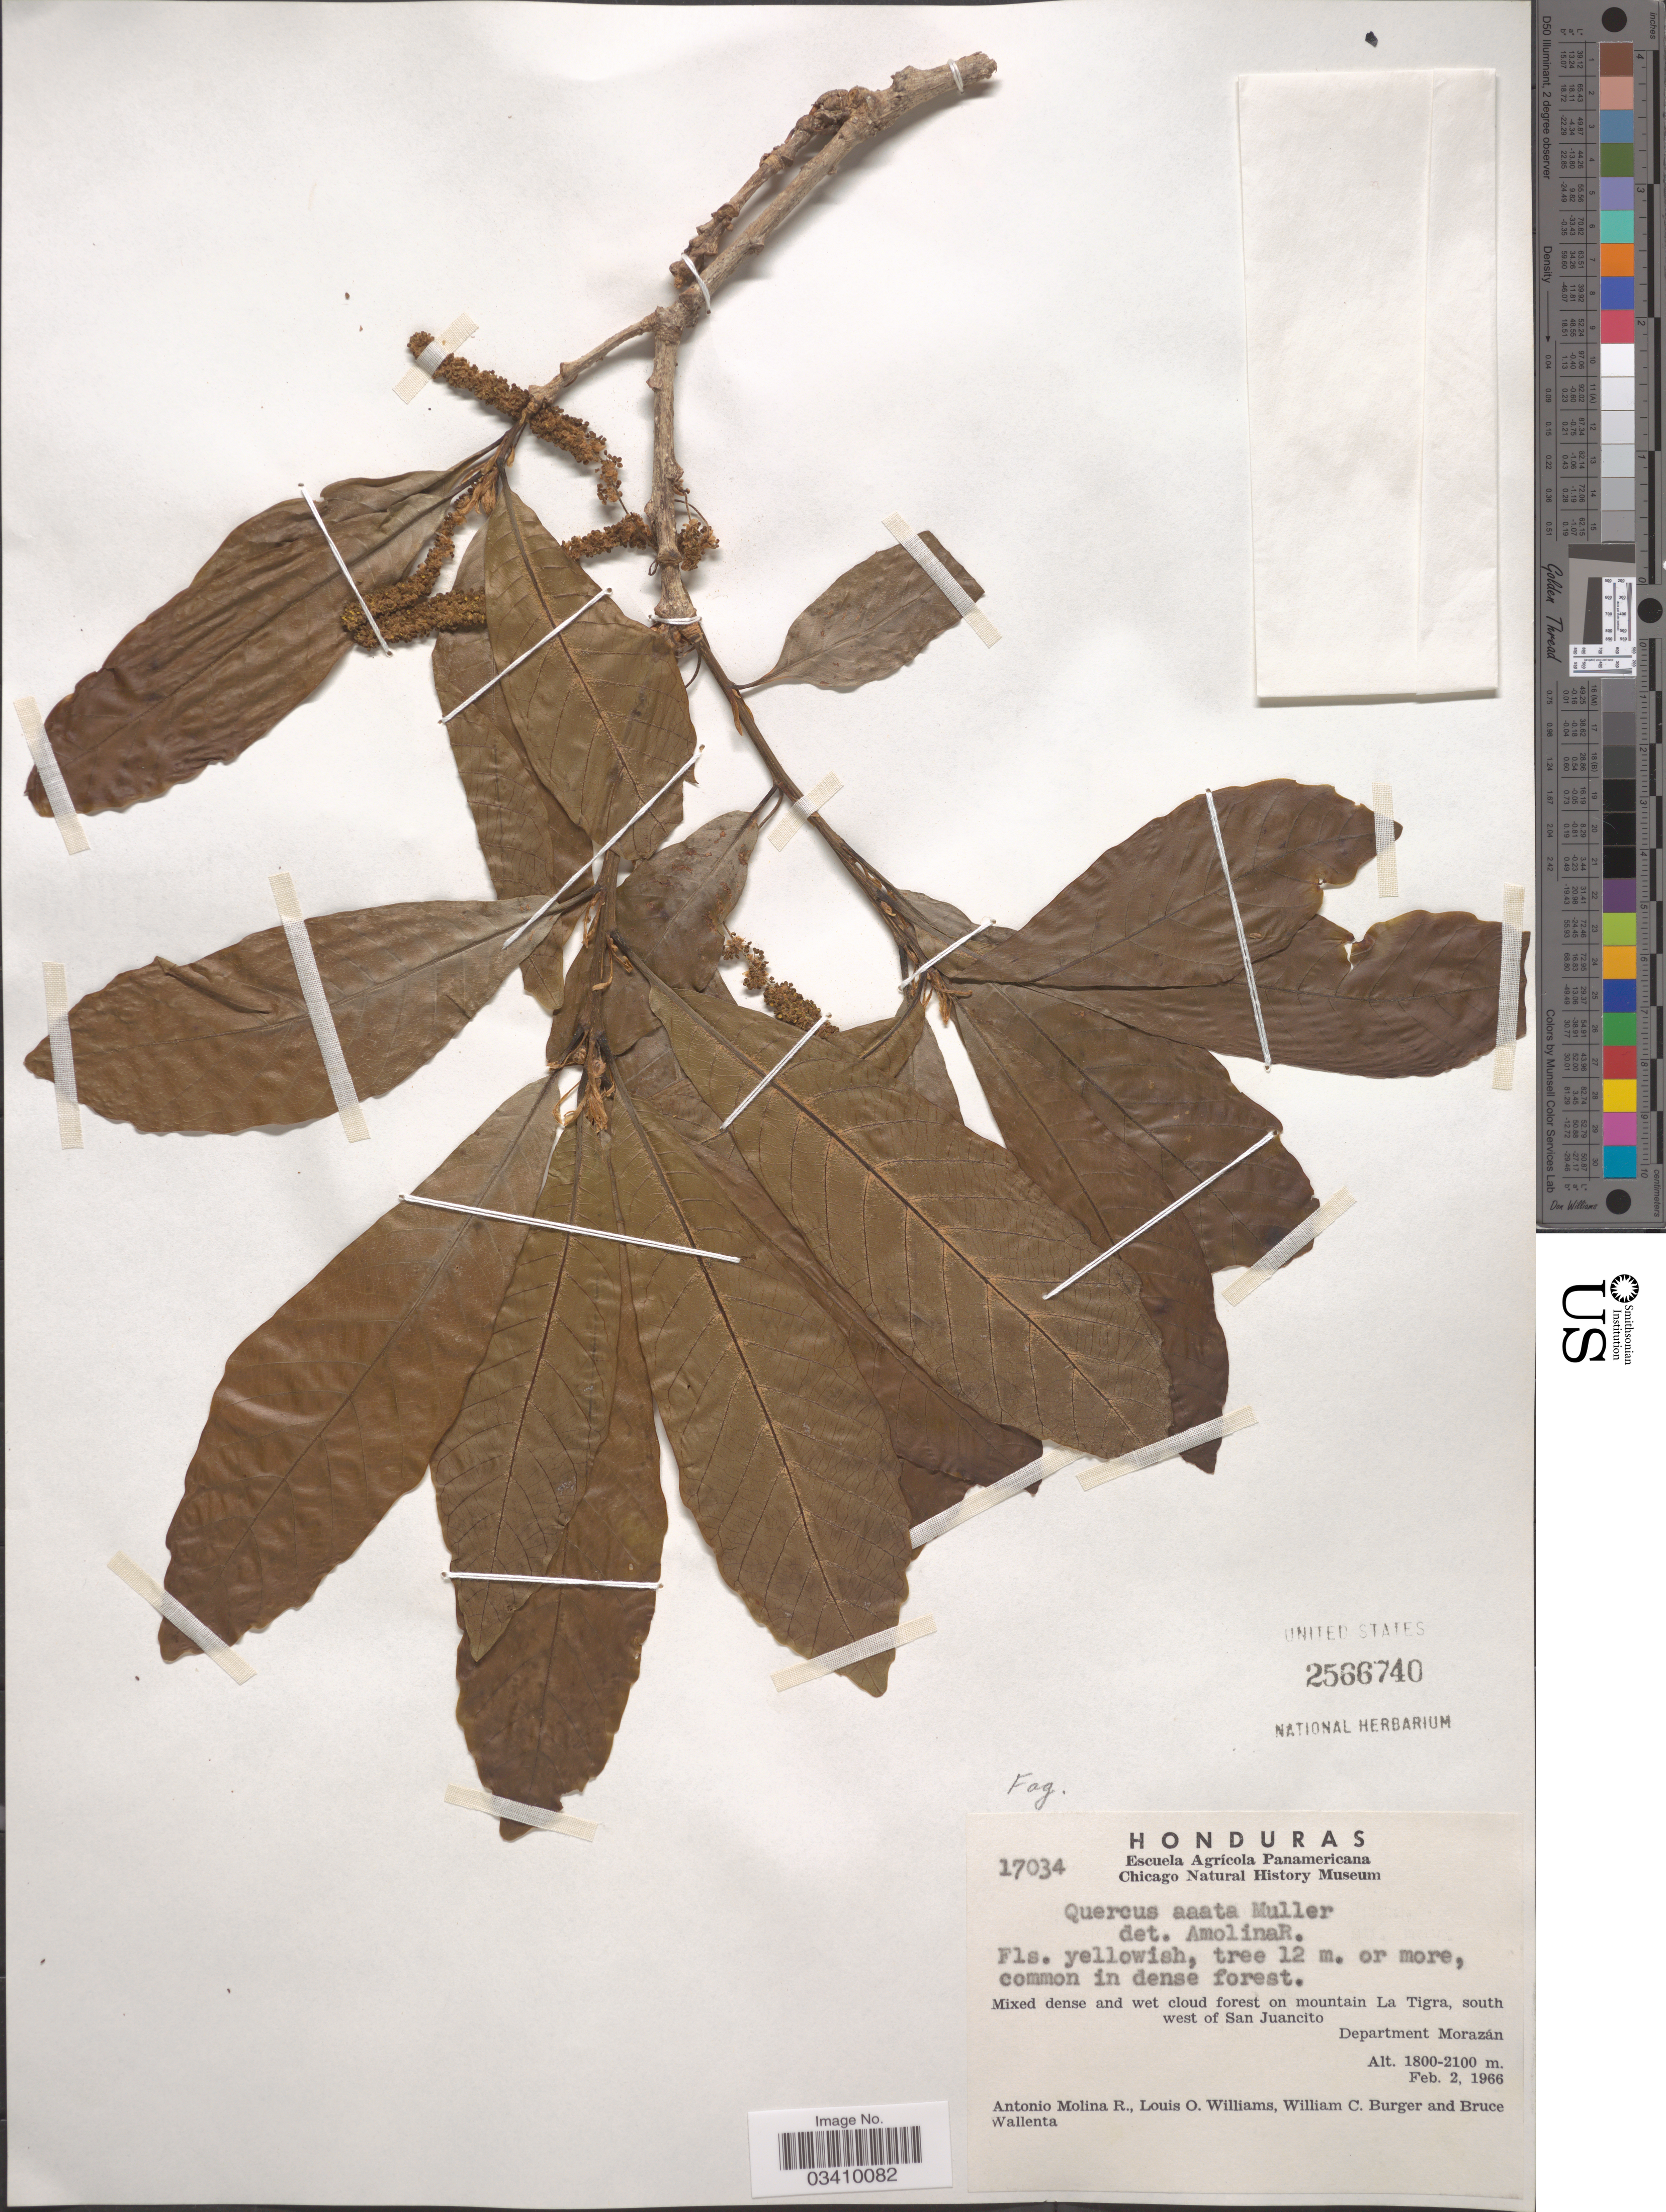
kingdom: Plantae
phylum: Tracheophyta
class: Magnoliopsida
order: Fagales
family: Fagaceae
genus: Quercus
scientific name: Quercus aaata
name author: C.H. Müll.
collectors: A. Molina R., L. O. Williams, W. Burger & B. Wallenta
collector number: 17034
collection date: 1966-02-02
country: Honduras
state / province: Fco. Morazán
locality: Mixed dense and wet cloud forest on mountain La Tigra, south west of San Juancito, Department Morazán.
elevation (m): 1800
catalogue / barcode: US 2566740